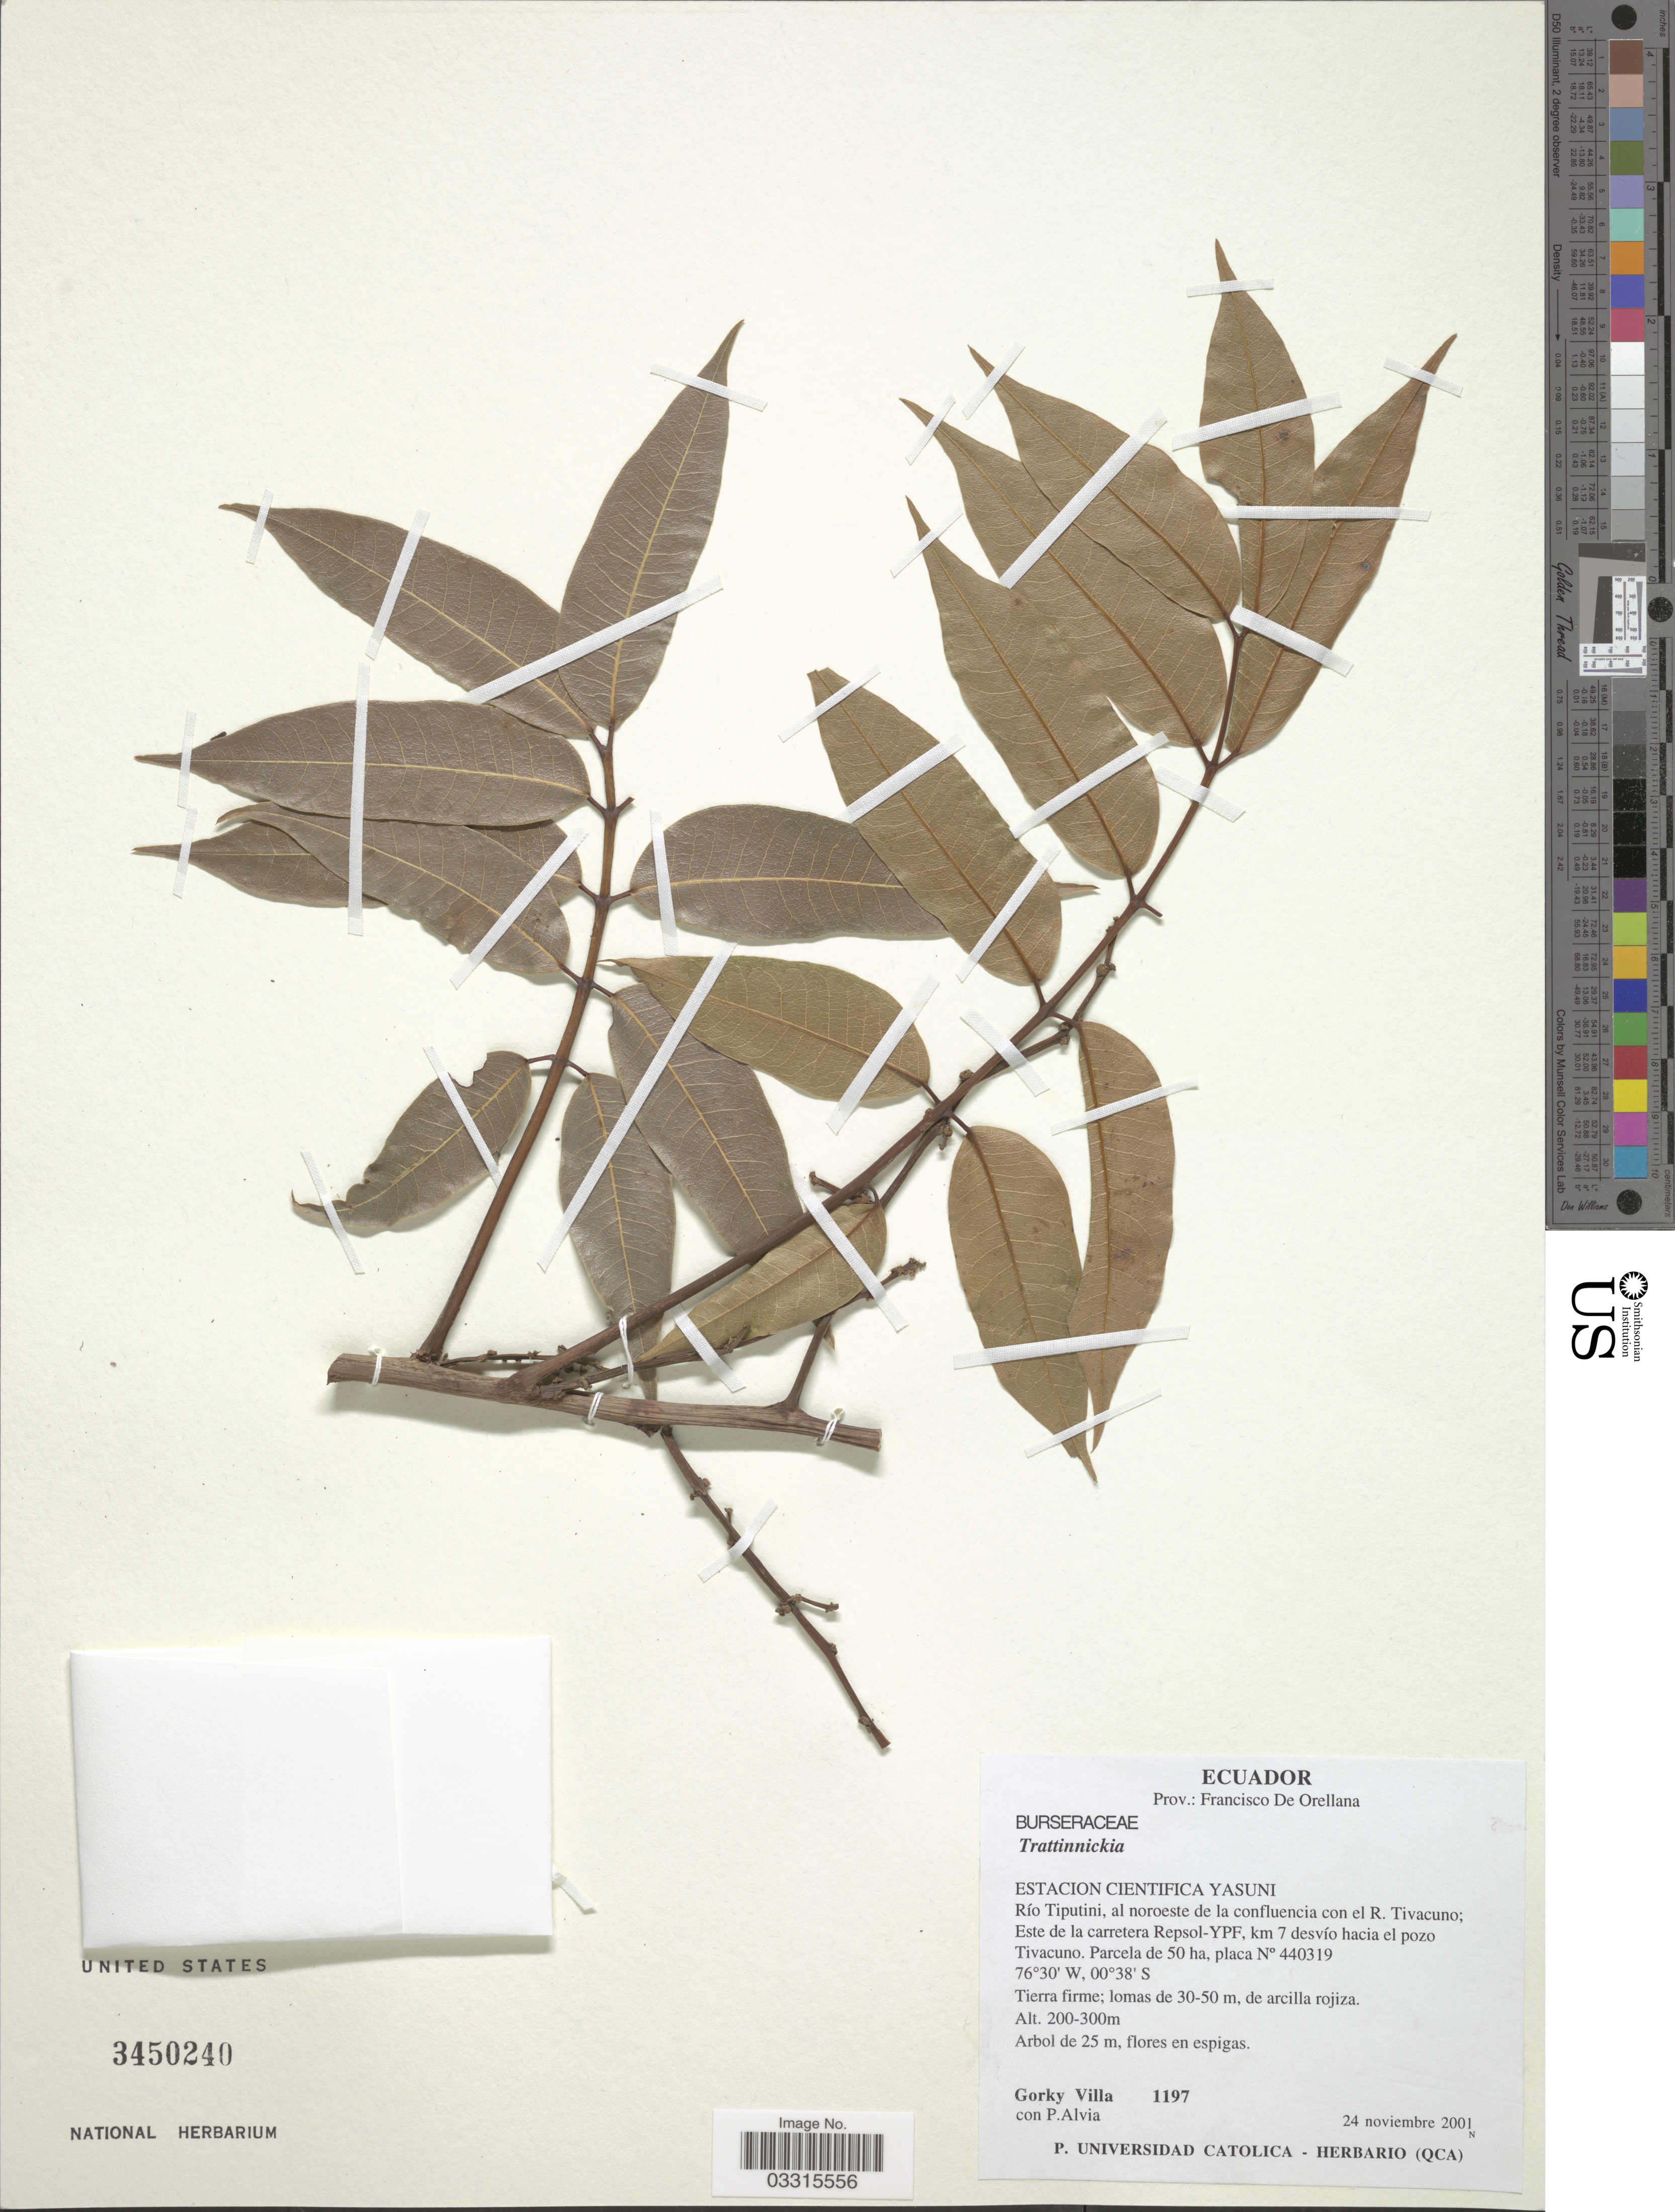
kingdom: Plantae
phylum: Tracheophyta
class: Magnoliopsida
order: Sapindales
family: Burseraceae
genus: Trattinnickia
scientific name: Trattinnickia glaziovii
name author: Swart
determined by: Daly, D.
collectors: G. Villa & P. Alvia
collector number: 1197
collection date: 2001-11-24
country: Ecuador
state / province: Orellana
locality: Prov.: Francisco De Orellana. Estacion Cientifica Yasuni. Río Tiputini, al noroeste de la confluencia con el R. Tivacuno; Este de la carretera Repsol-YPF, km 7 desvío hacia el pozo Tivacuno.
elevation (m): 200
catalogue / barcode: US 3450240